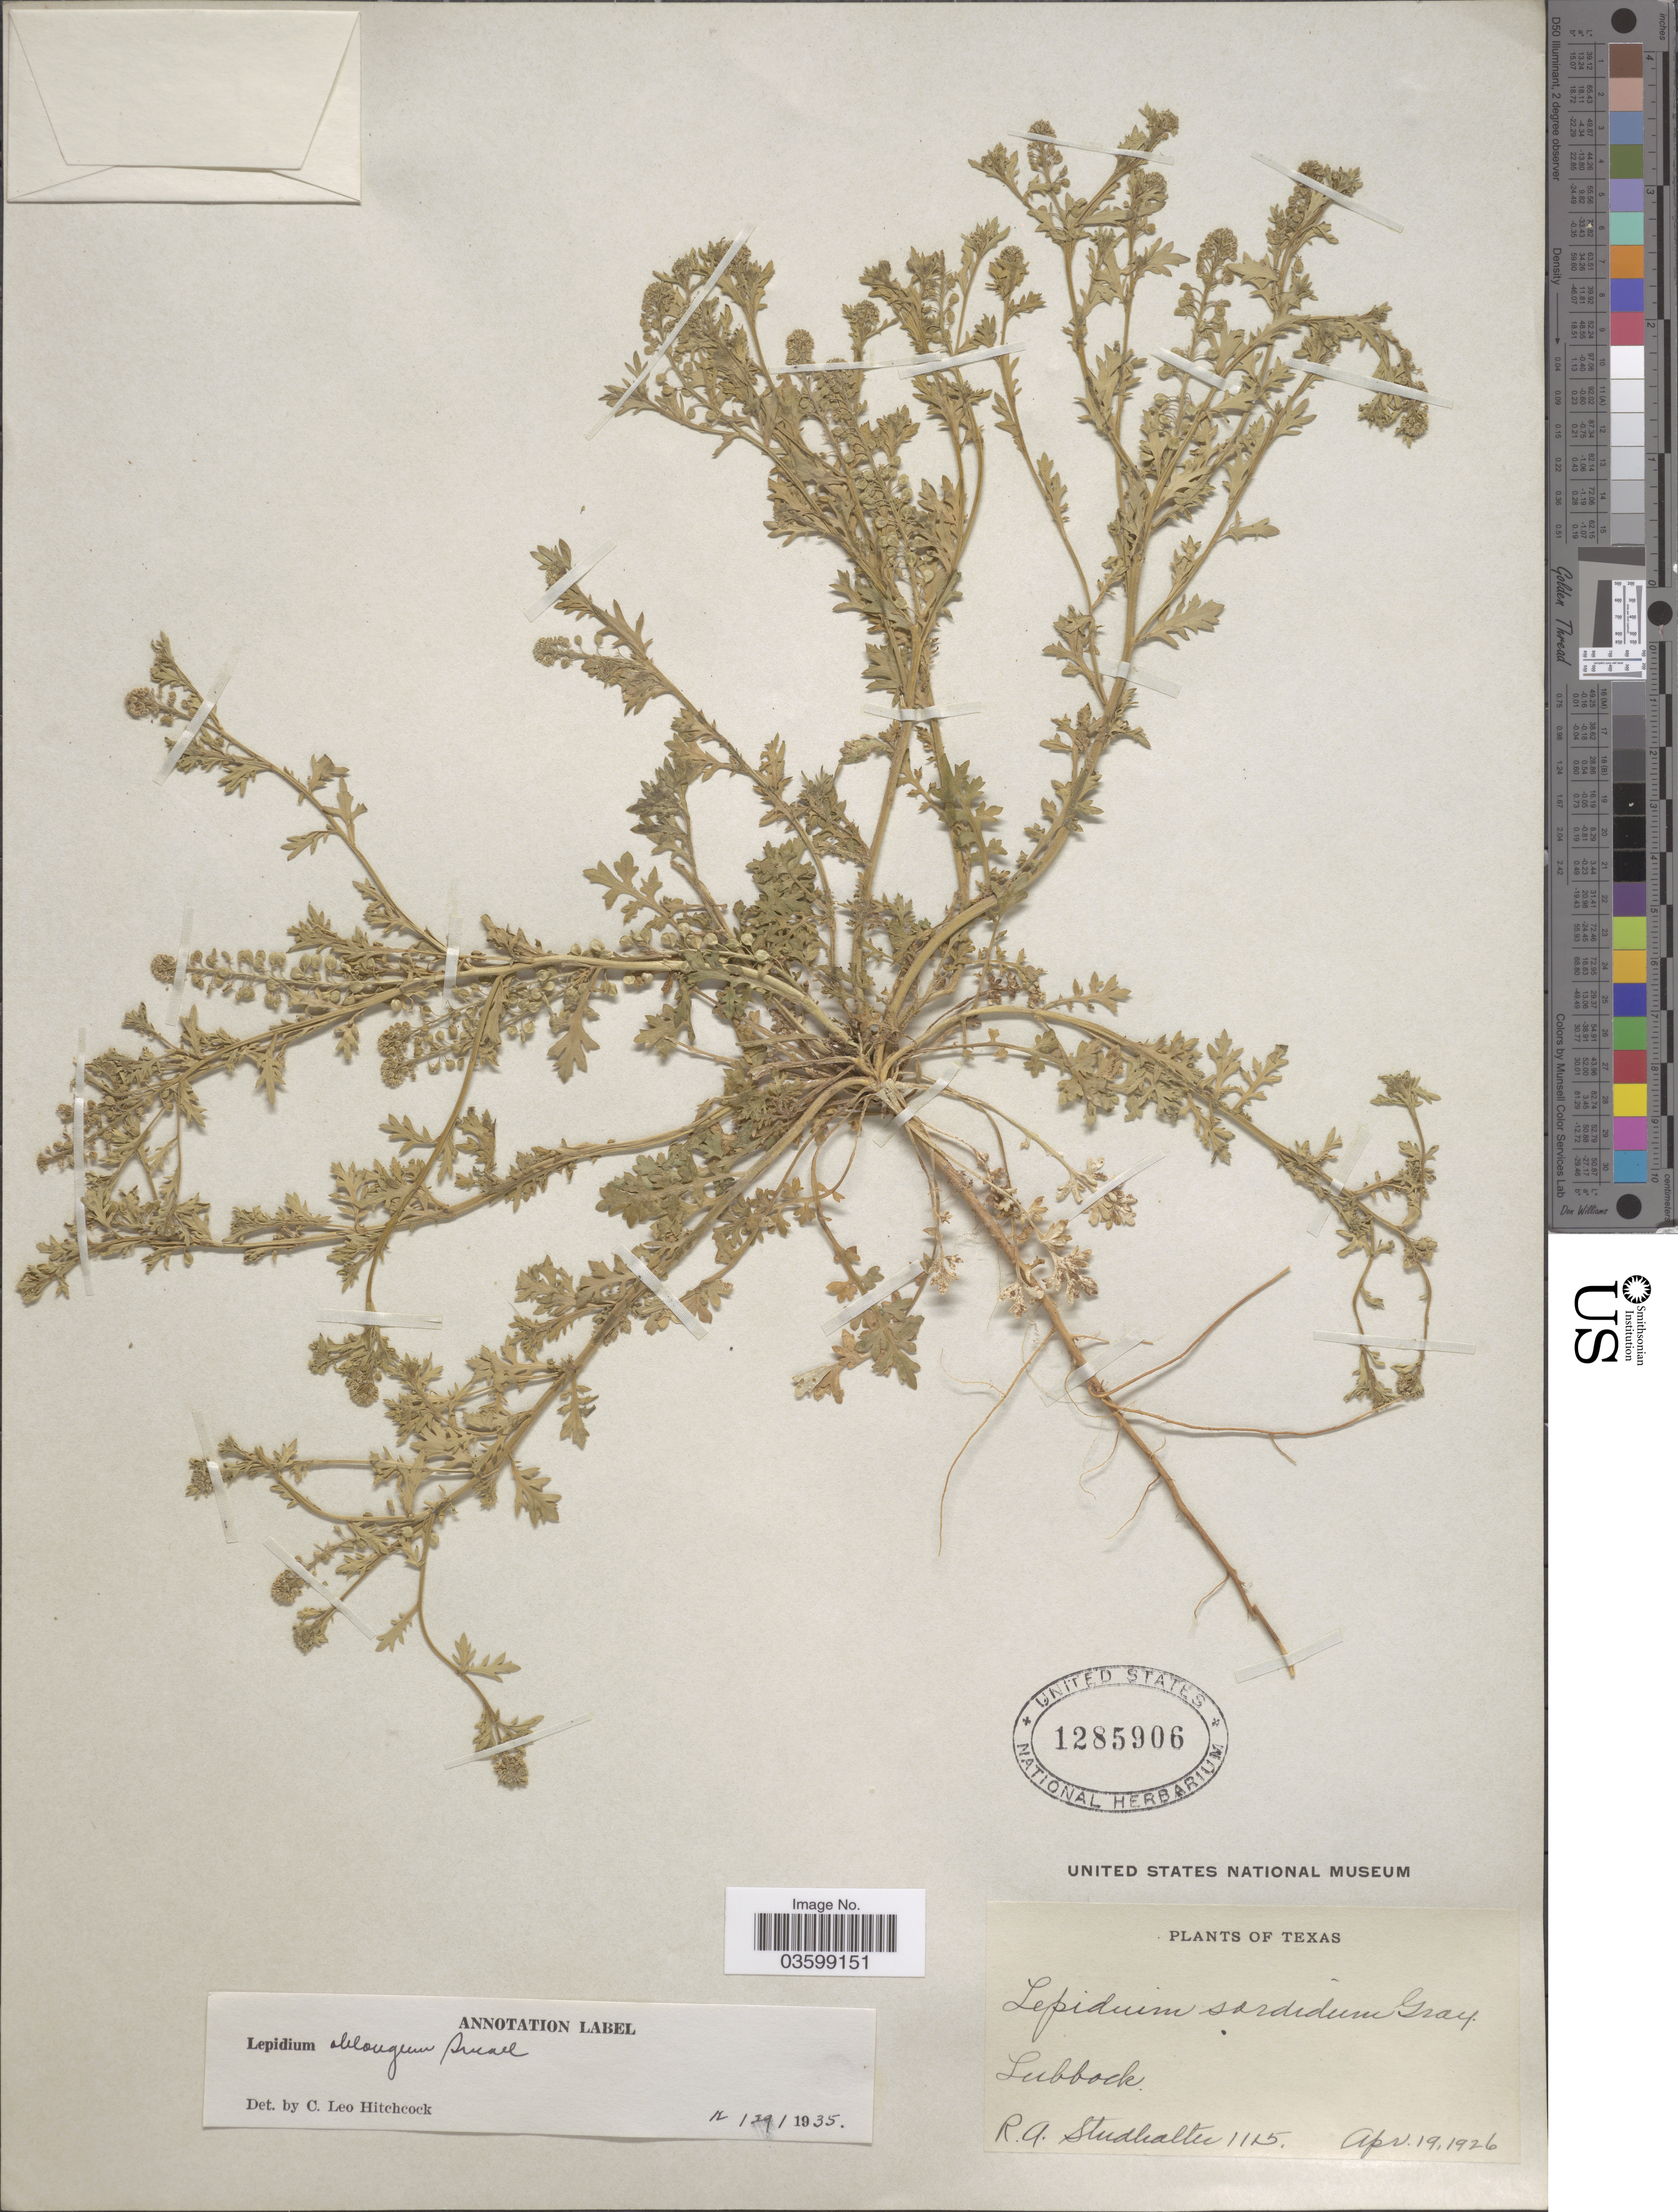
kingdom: Plantae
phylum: Tracheophyta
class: Magnoliopsida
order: Brassicales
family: Brassicaceae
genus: Lepidium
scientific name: Lepidium oblongum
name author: Small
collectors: R. Studhalter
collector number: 1115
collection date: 1926-04-19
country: United States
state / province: Texas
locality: Lubbock.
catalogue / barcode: US 1285906